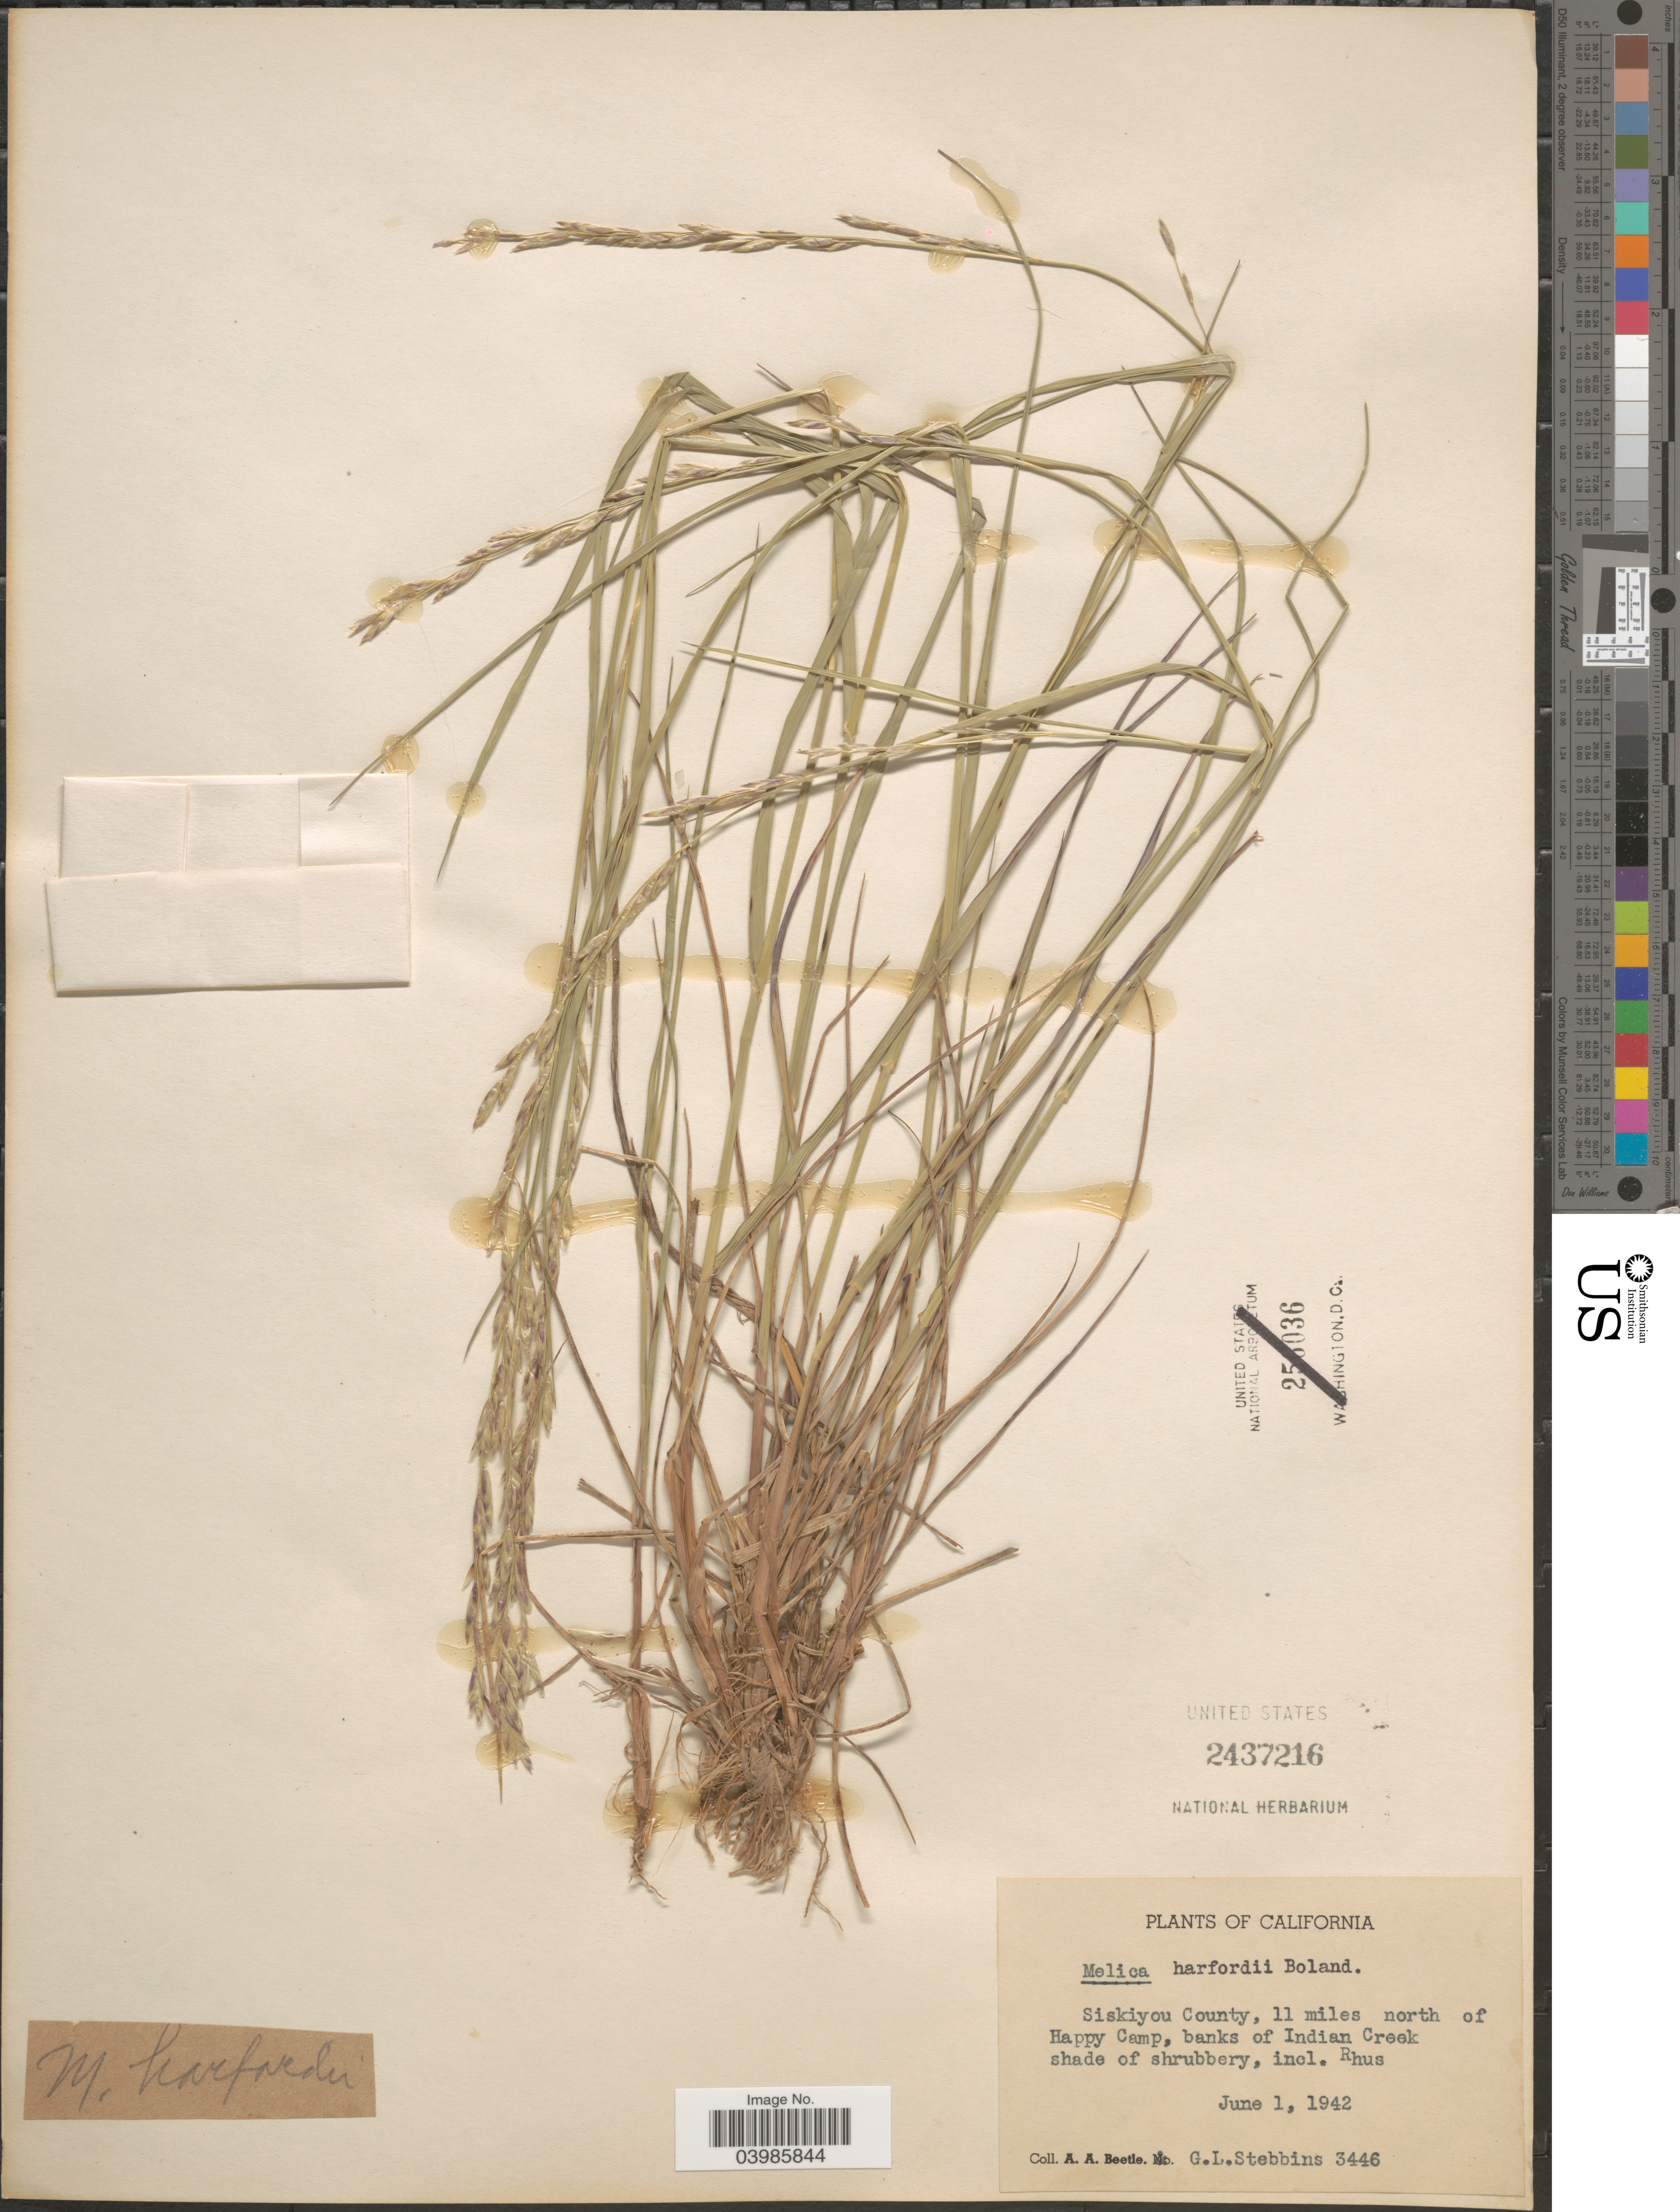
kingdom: Plantae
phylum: Tracheophyta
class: Liliopsida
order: Poales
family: Poaceae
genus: Melica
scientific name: Melica harfordii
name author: Bol.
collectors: A. A. Beetle & G. L. Stebbins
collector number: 3446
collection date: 1942-06-01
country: United States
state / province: California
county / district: Siskiyou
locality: Siskiyou County, 11 miles north of Happy Camp, banks of Indian Creek shade of shrubbery.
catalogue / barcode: US 2437216